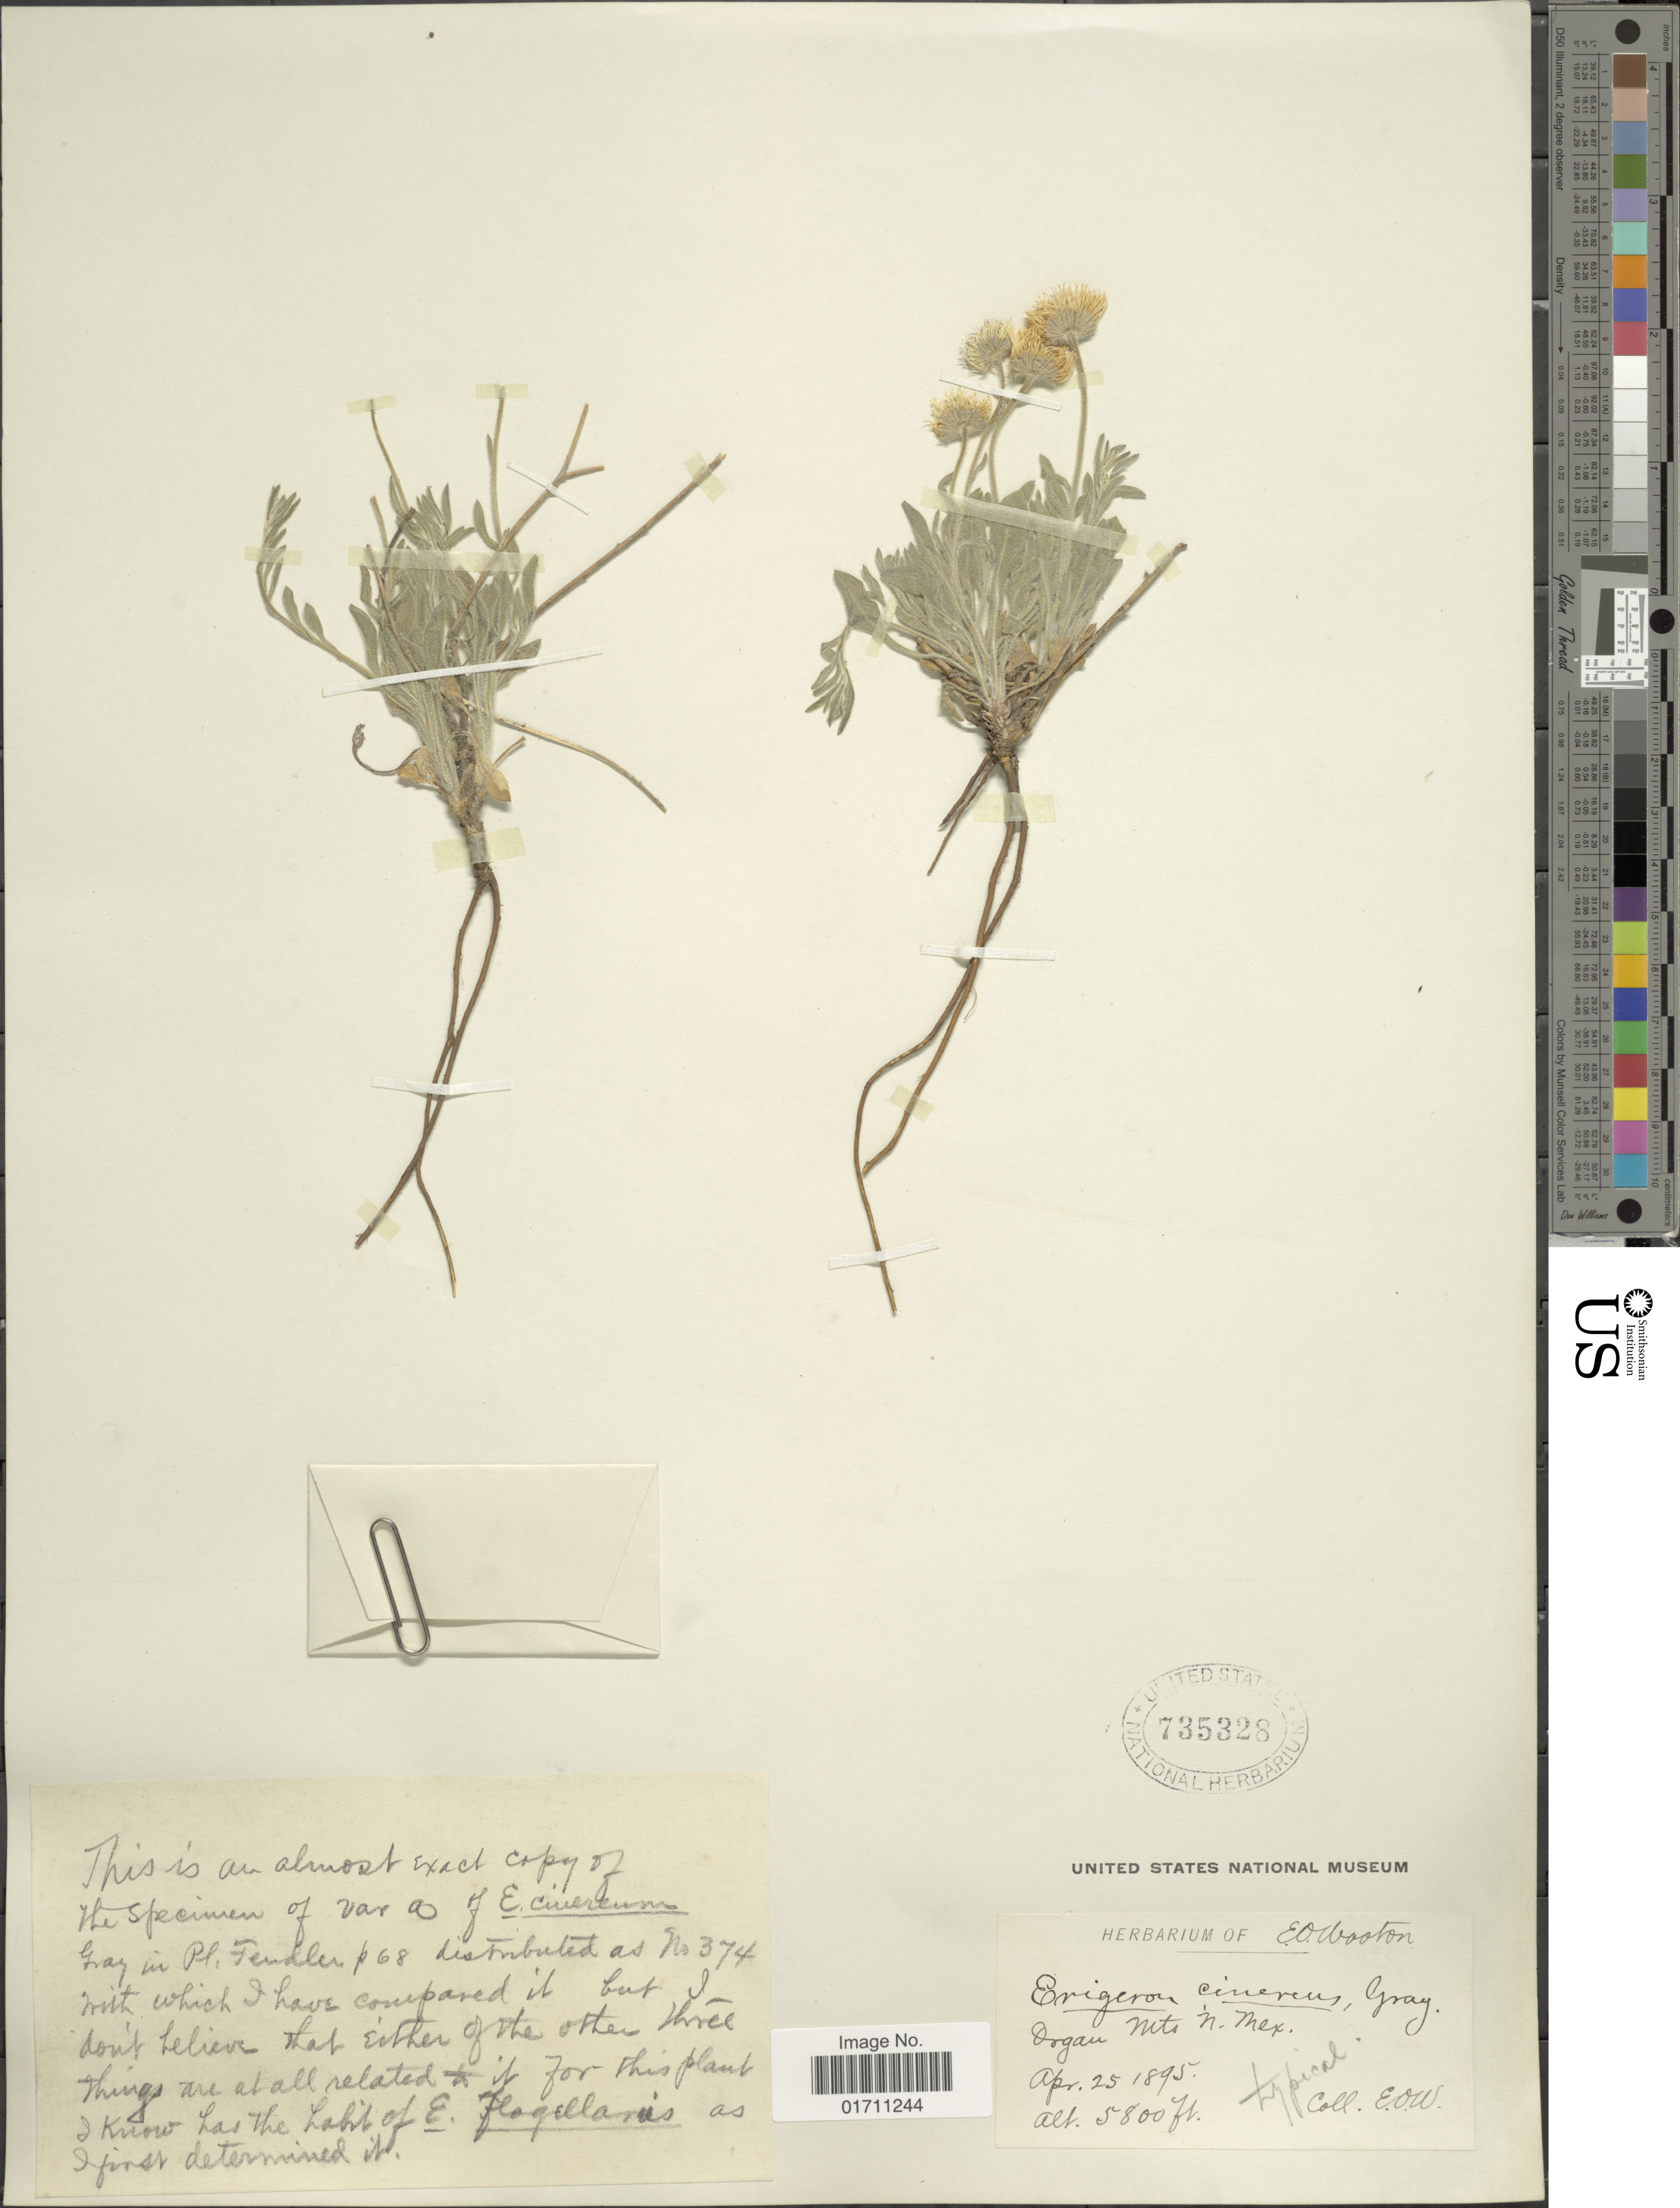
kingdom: Plantae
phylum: Tracheophyta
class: Magnoliopsida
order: Asterales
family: Asteraceae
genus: Erigeron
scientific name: Erigeron colomexicanus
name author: A. Nelson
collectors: E. O. Wooton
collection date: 1895-04-25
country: United States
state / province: New Mexico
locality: Organ Mts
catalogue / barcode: US 735328